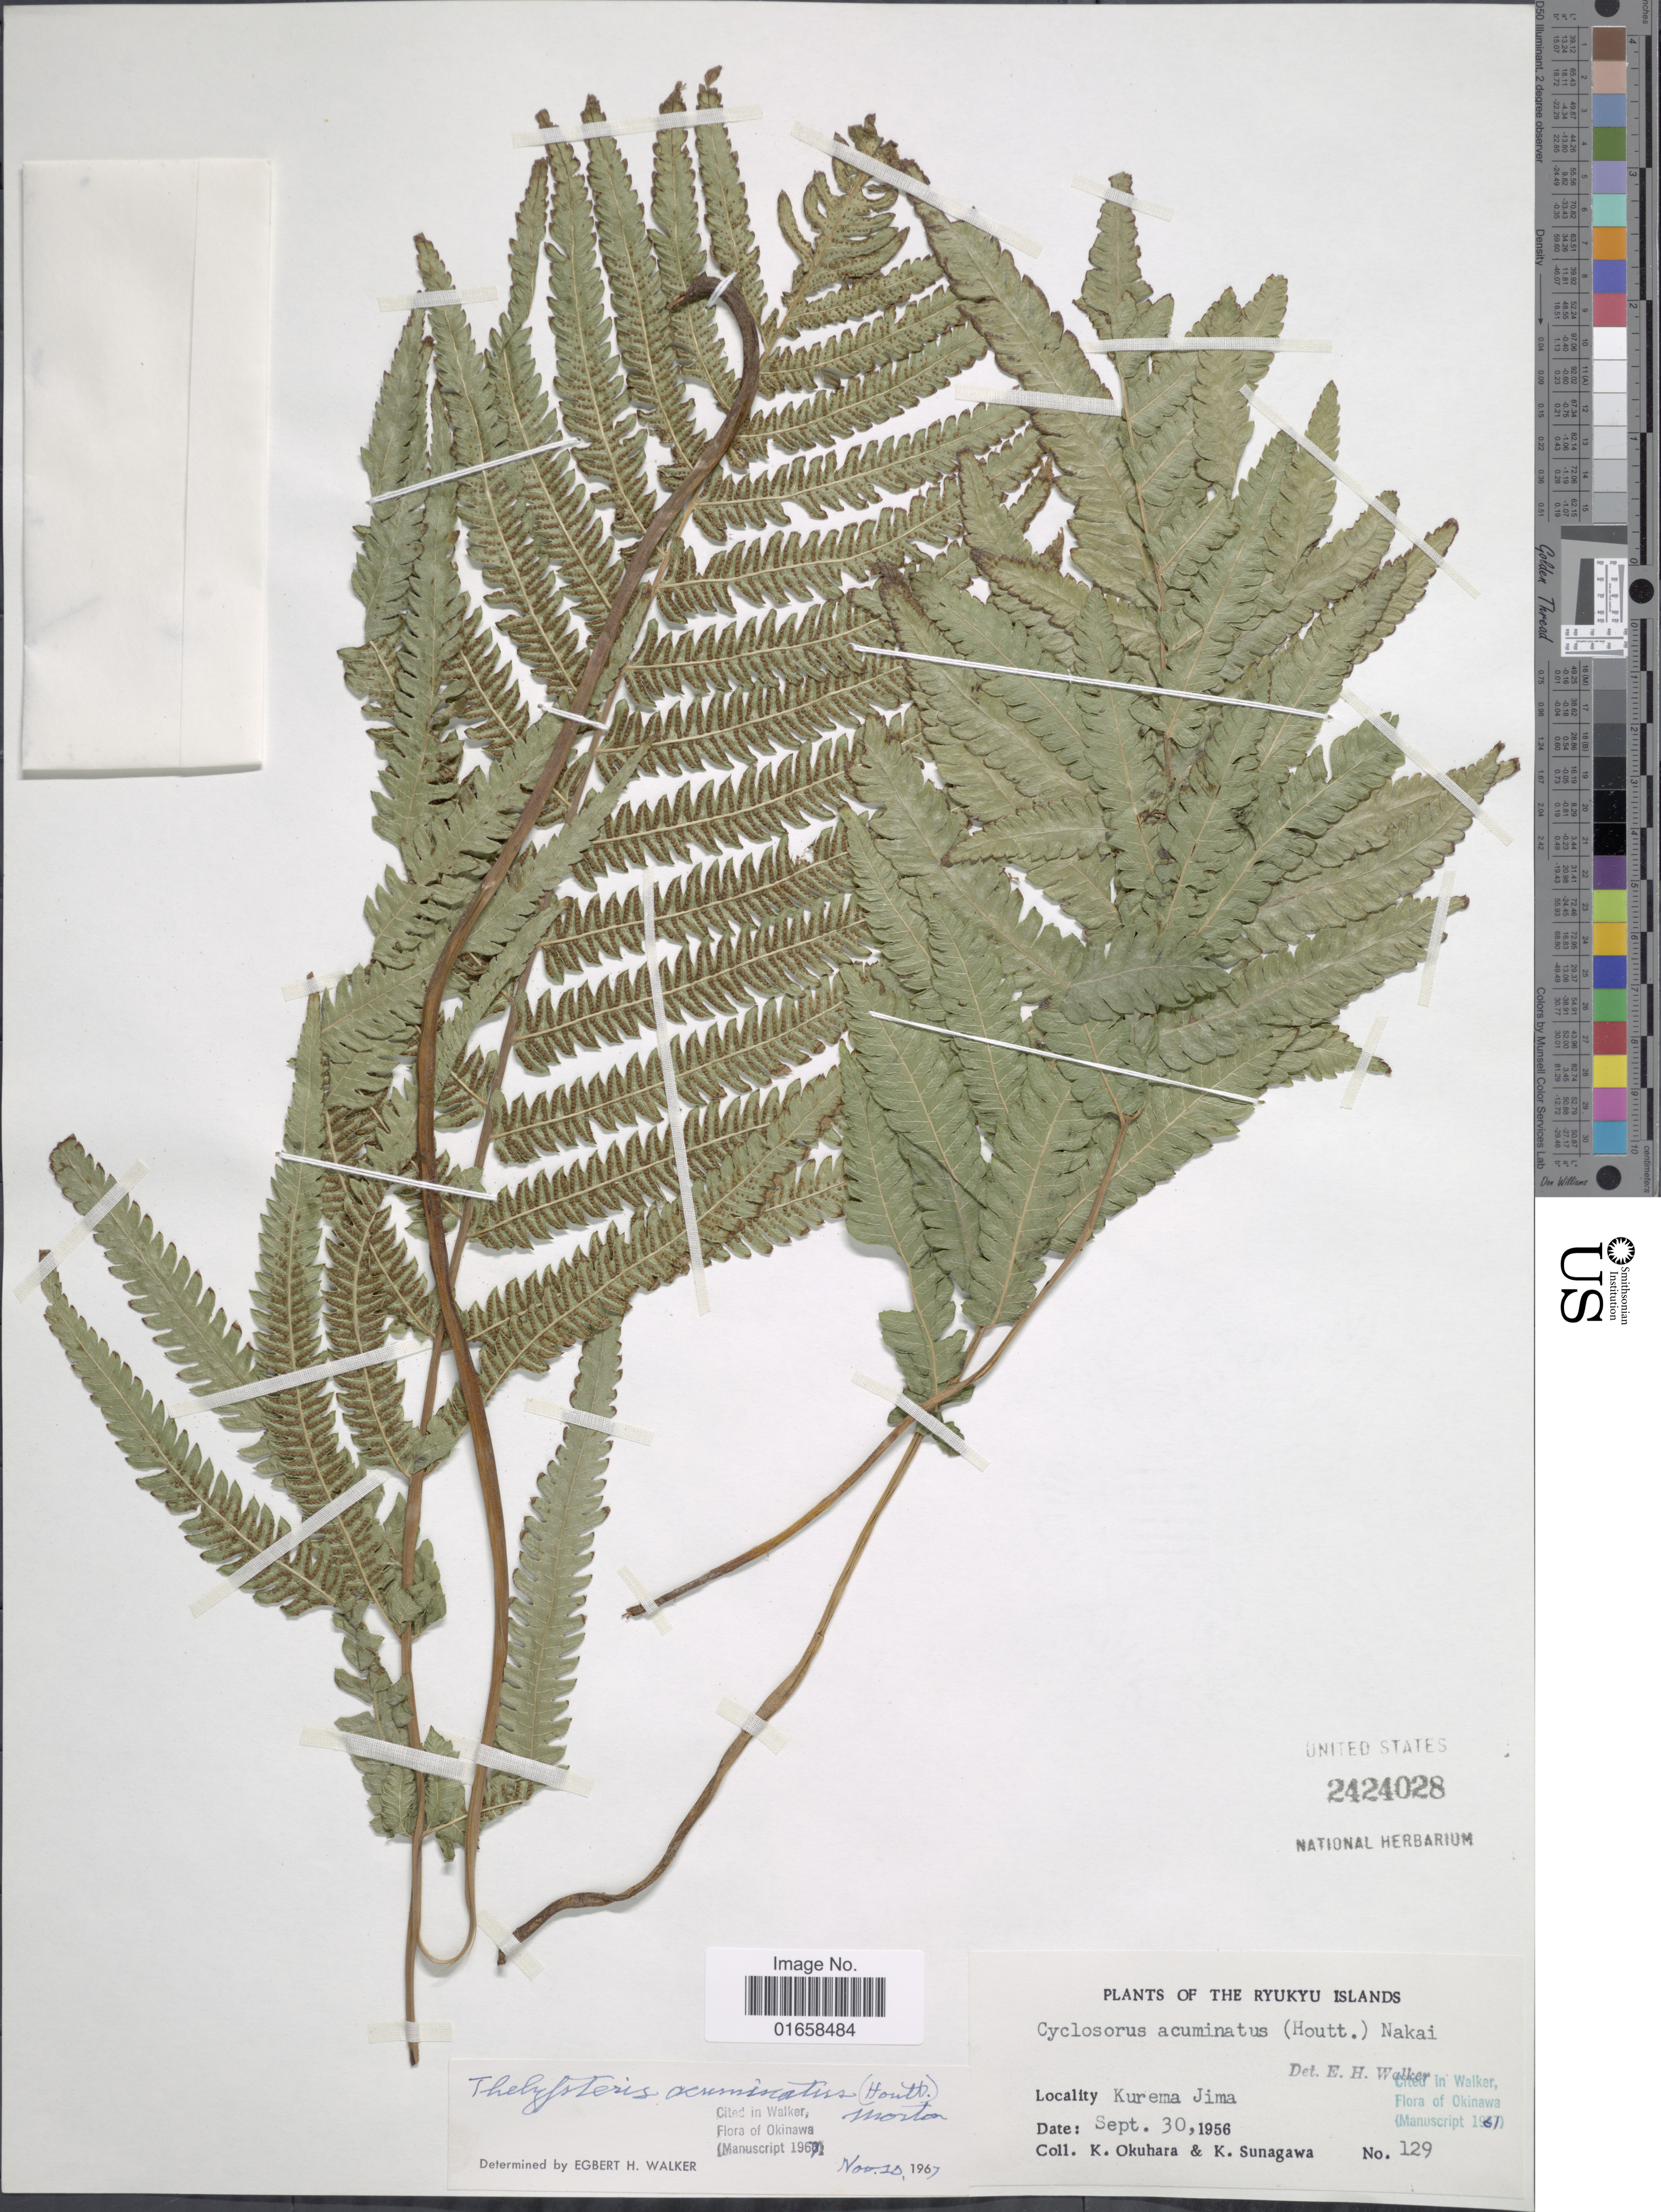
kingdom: Plantae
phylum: Tracheophyta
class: Polypodiopsida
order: Polypodiales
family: Thelypteridaceae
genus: Christella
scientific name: Christella acuminata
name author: (Houtt.) H. Lév.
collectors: K. Okuhara & K. Sunagawa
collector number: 129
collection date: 1956-09-30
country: Japan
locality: Ryukyu Islands. Kurema Jima.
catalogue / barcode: US 2424028